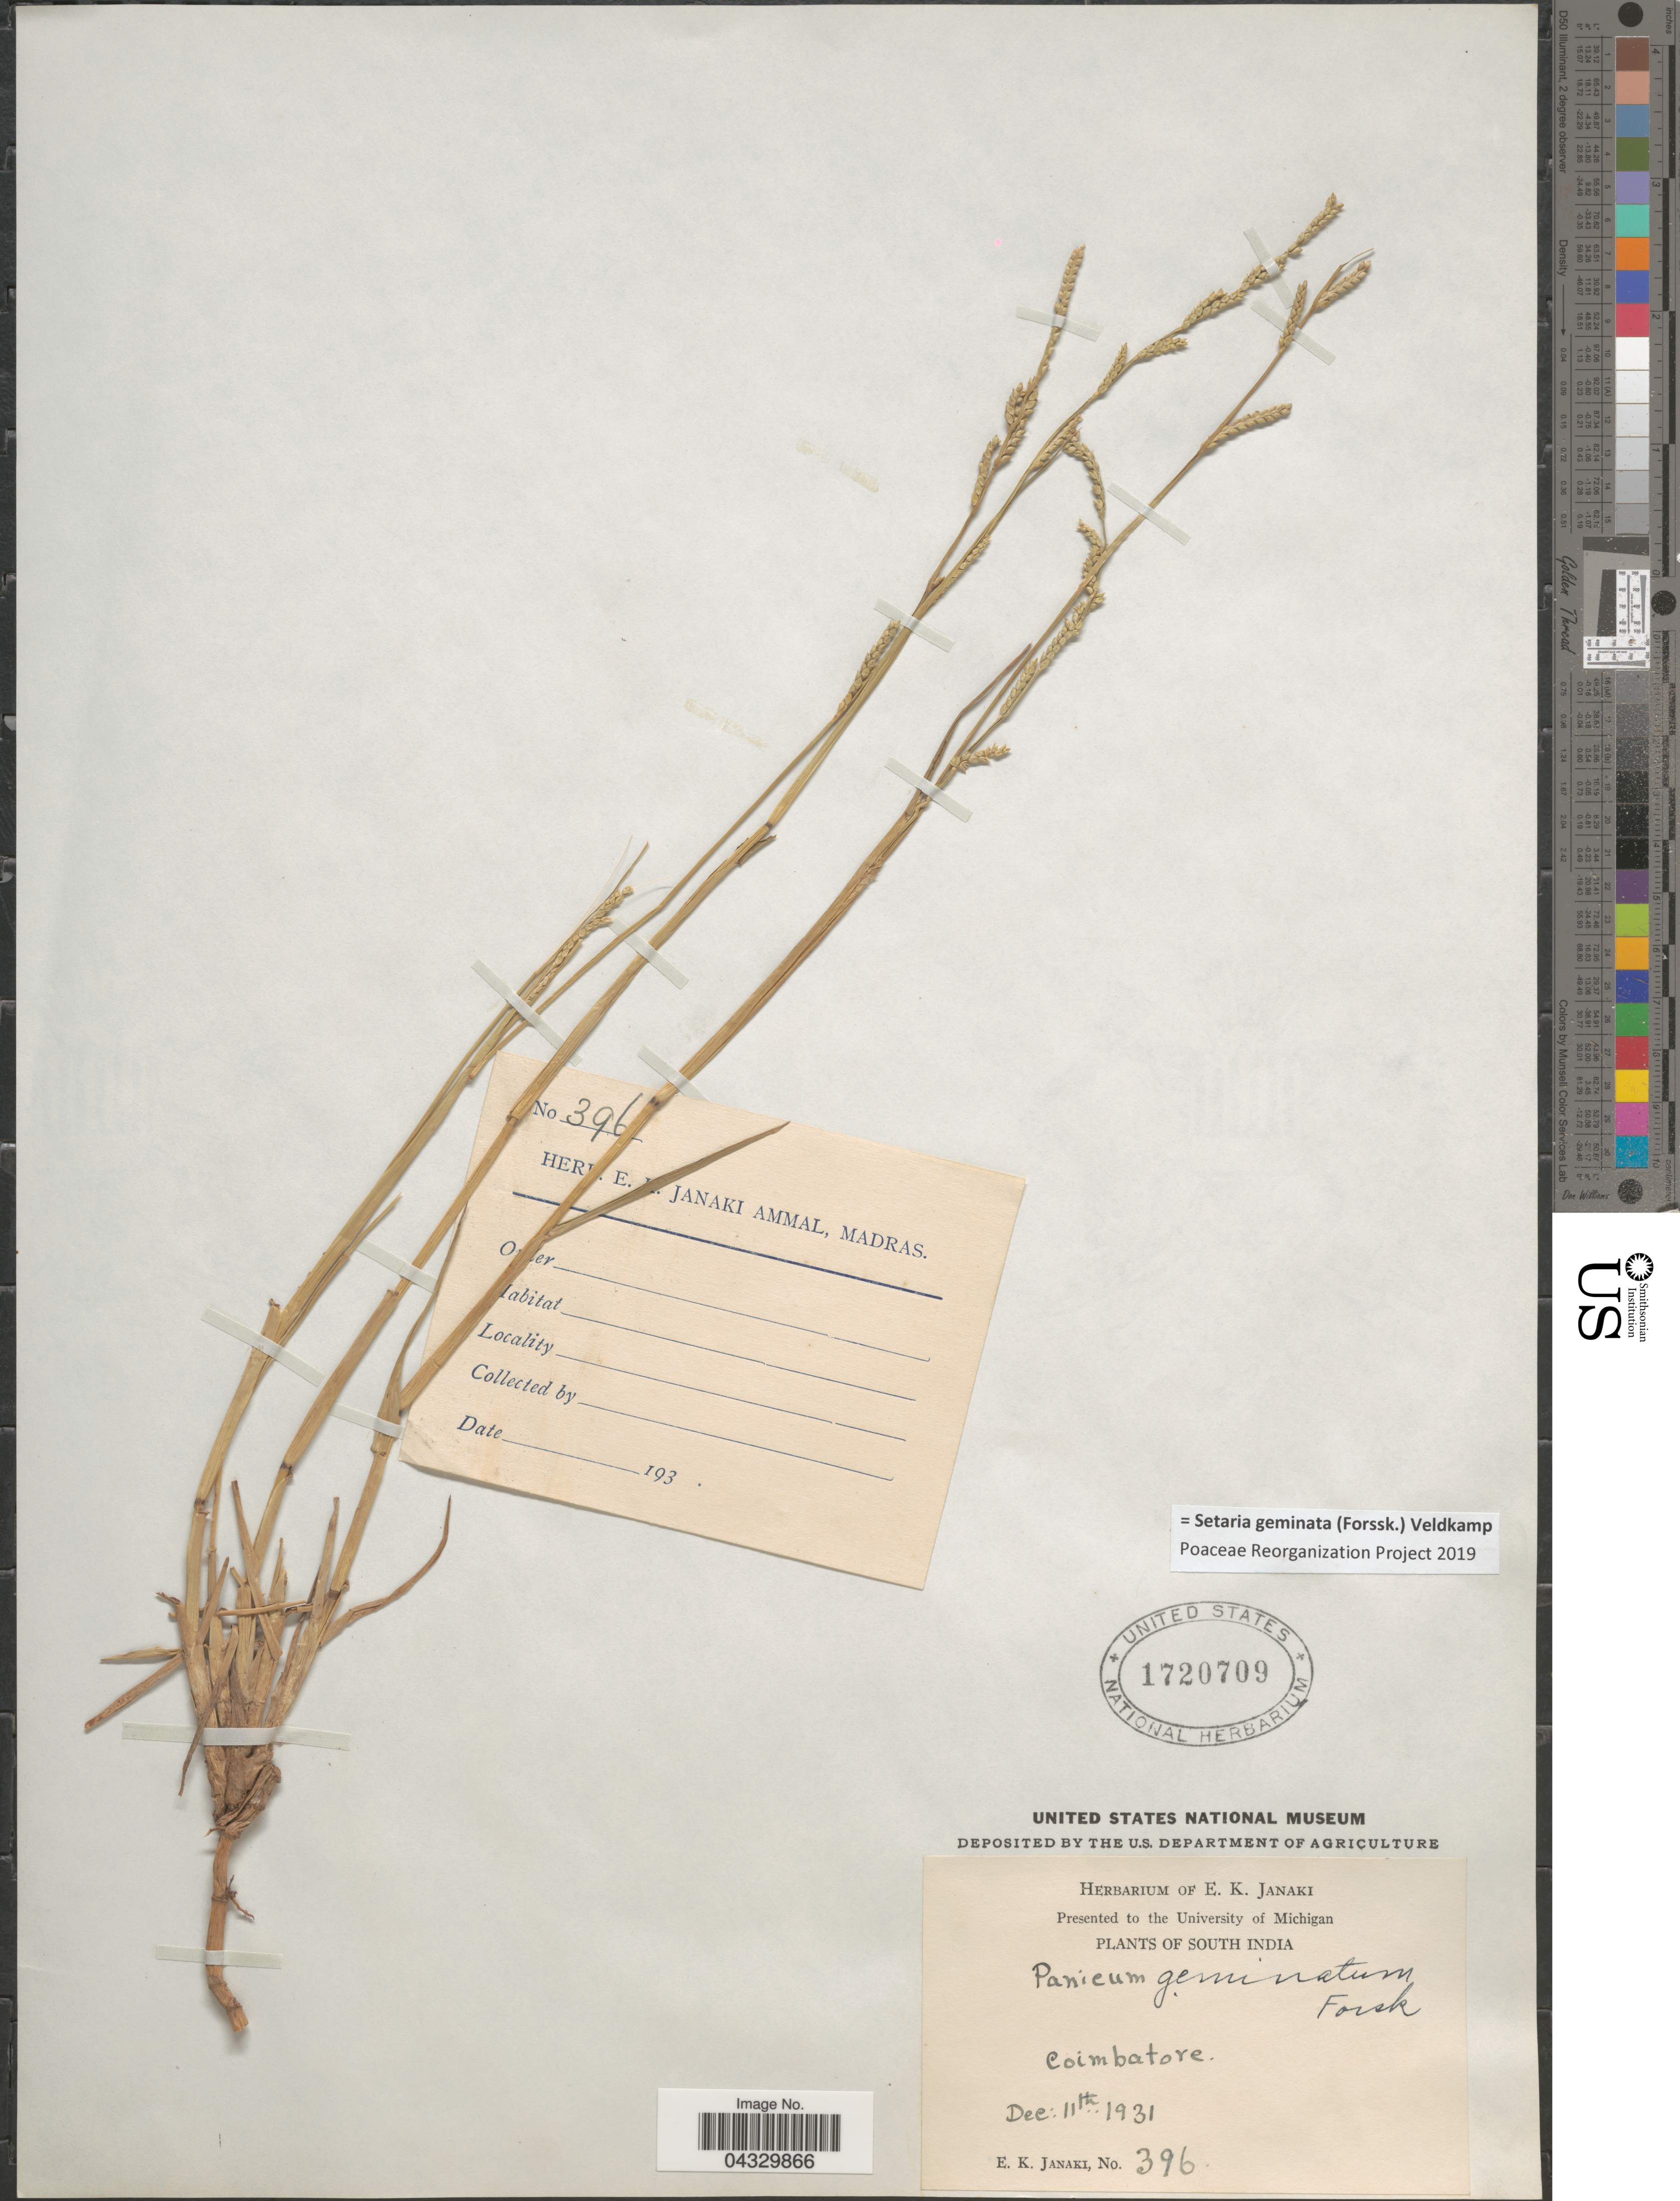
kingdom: Plantae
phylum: Tracheophyta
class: Liliopsida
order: Poales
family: Poaceae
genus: Setaria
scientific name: Setaria geminata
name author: (Forssk.) Veldkamp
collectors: E. Janaki Ammal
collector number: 396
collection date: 1931-12-11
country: India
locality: South India. Coimbatore.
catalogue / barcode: US 1720709